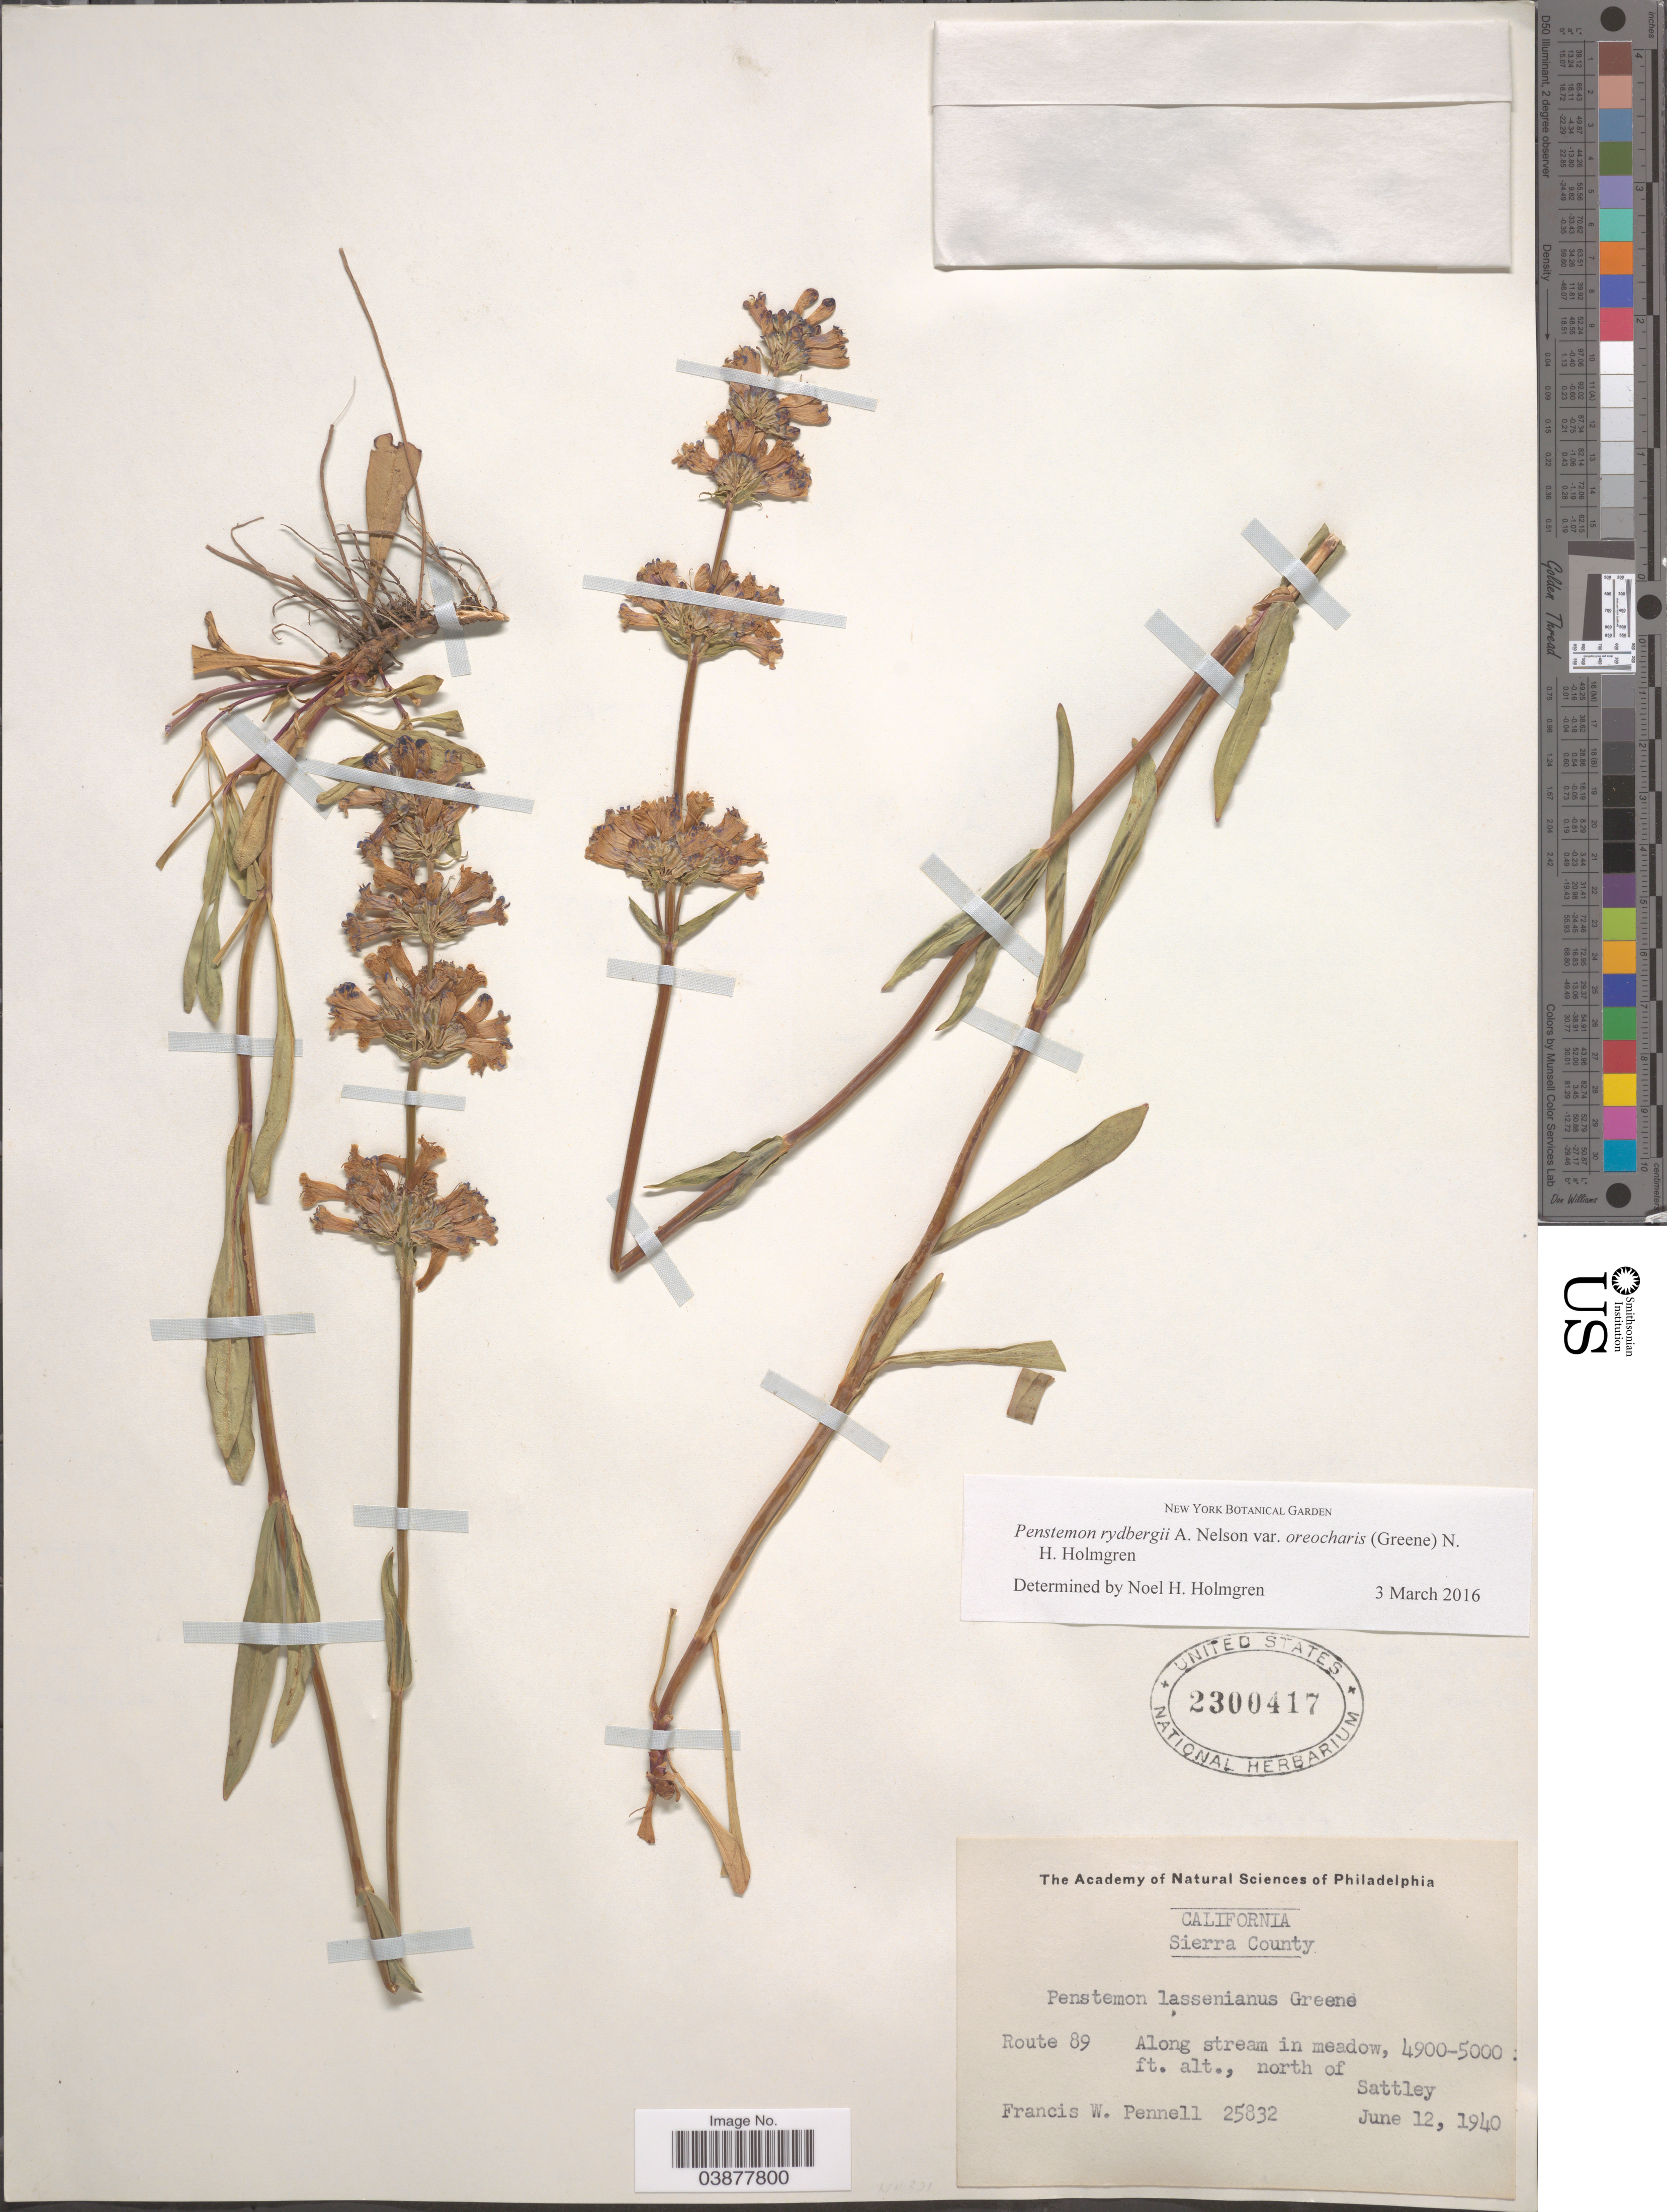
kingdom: Plantae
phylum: Tracheophyta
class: Magnoliopsida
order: Lamiales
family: Plantaginaceae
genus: Penstemon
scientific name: Penstemon rydbergii var. oreocharis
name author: (Greene) N.H. Holmgren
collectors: F. W. Pennell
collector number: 25832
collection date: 1940-06-12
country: United States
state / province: California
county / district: Sierra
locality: Sierra County. Route 89 Along stream in meadow, north of Sattley.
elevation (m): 1494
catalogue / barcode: US 2300417